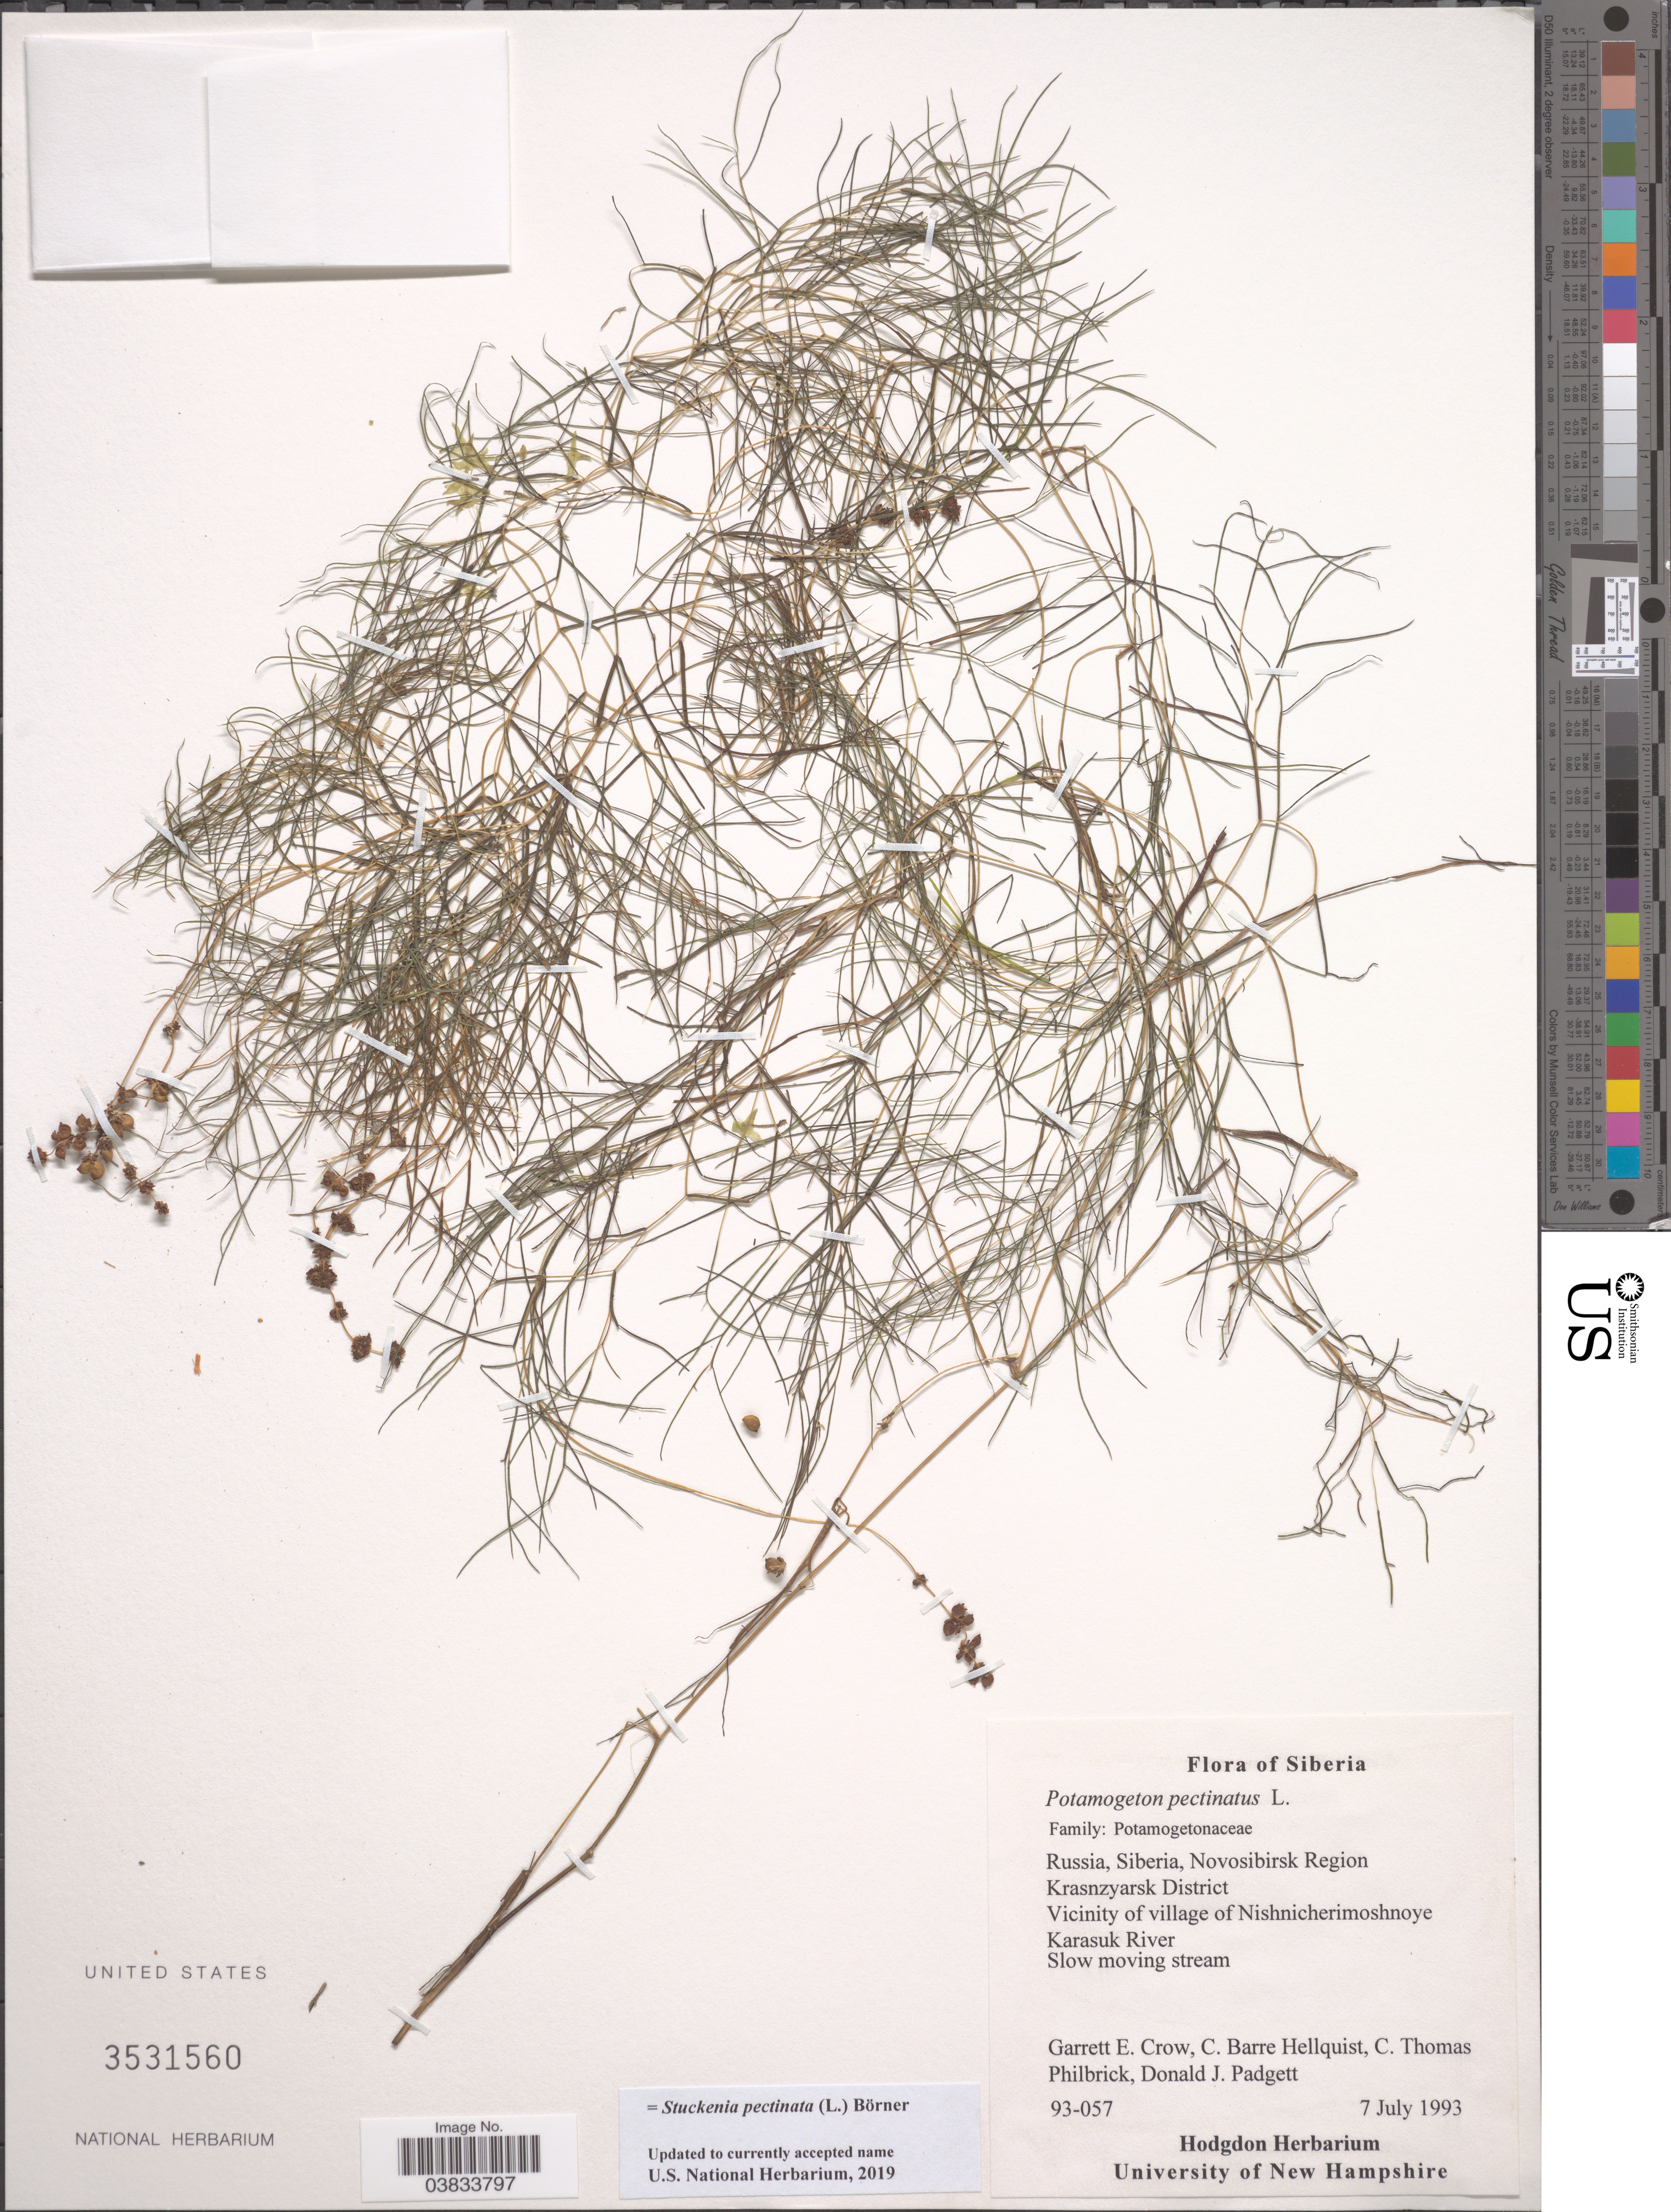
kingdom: Plantae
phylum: Tracheophyta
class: Liliopsida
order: Alismatales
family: Potamogetonaceae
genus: Stuckenia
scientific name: Stuckenia pectinata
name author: (L.) Börner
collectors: G. E. Crow, C. Hellquist, C. Philbrick & D. Padgett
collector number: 93-057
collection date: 1993-07-07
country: Russian Federation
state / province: Novosibirsk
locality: Siberia. Russia, Siberia. Novosibirsk Region. Krasnzyarsk District. Vicinity of village of Nishnicherimoshnoye. Karasuk River.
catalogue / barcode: US 3531560